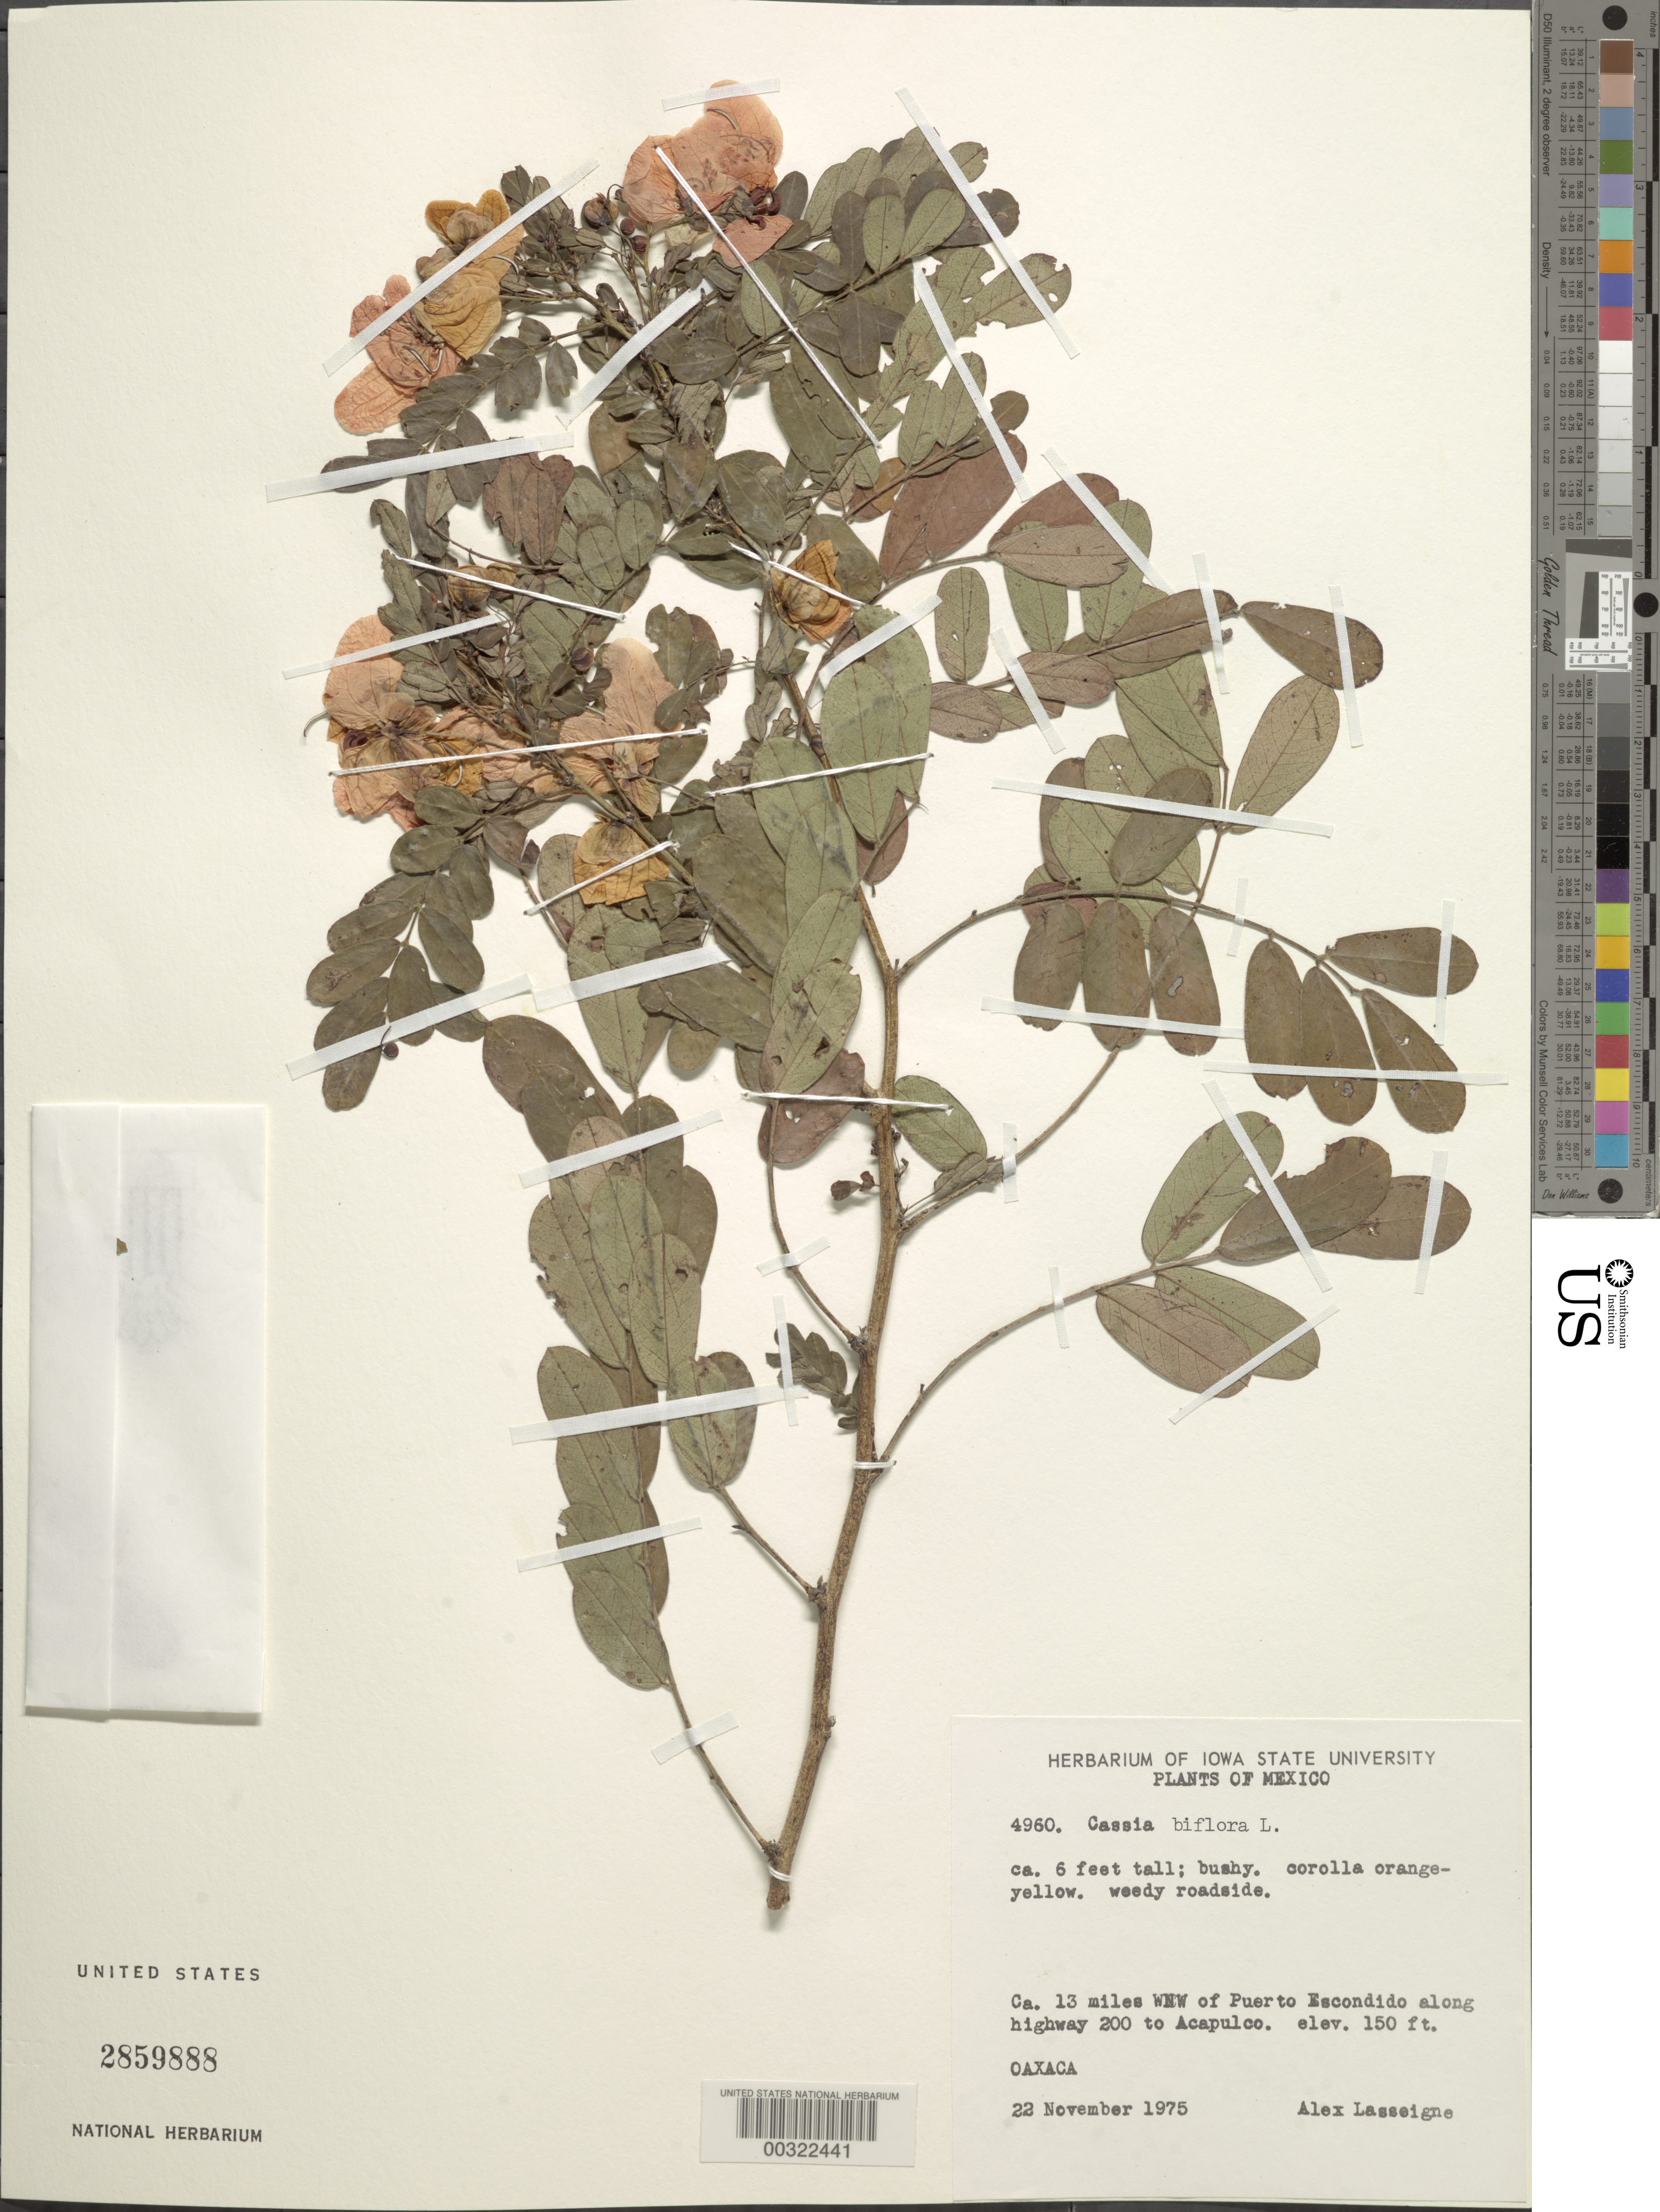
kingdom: Plantae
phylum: Tracheophyta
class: Magnoliopsida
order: Fabales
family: Fabaceae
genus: Senna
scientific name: Senna pallida var. pallida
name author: (Vahl) H.S. Irwin & Barneby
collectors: A. Lasseigne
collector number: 4960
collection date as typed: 22 Nov 1975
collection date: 1975-11-22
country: Mexico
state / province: Oaxaca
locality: Ca 13 mi wnw of puerto escondido along highway 200 to Acapulco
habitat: Weedy roadside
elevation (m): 46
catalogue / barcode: US 2859888